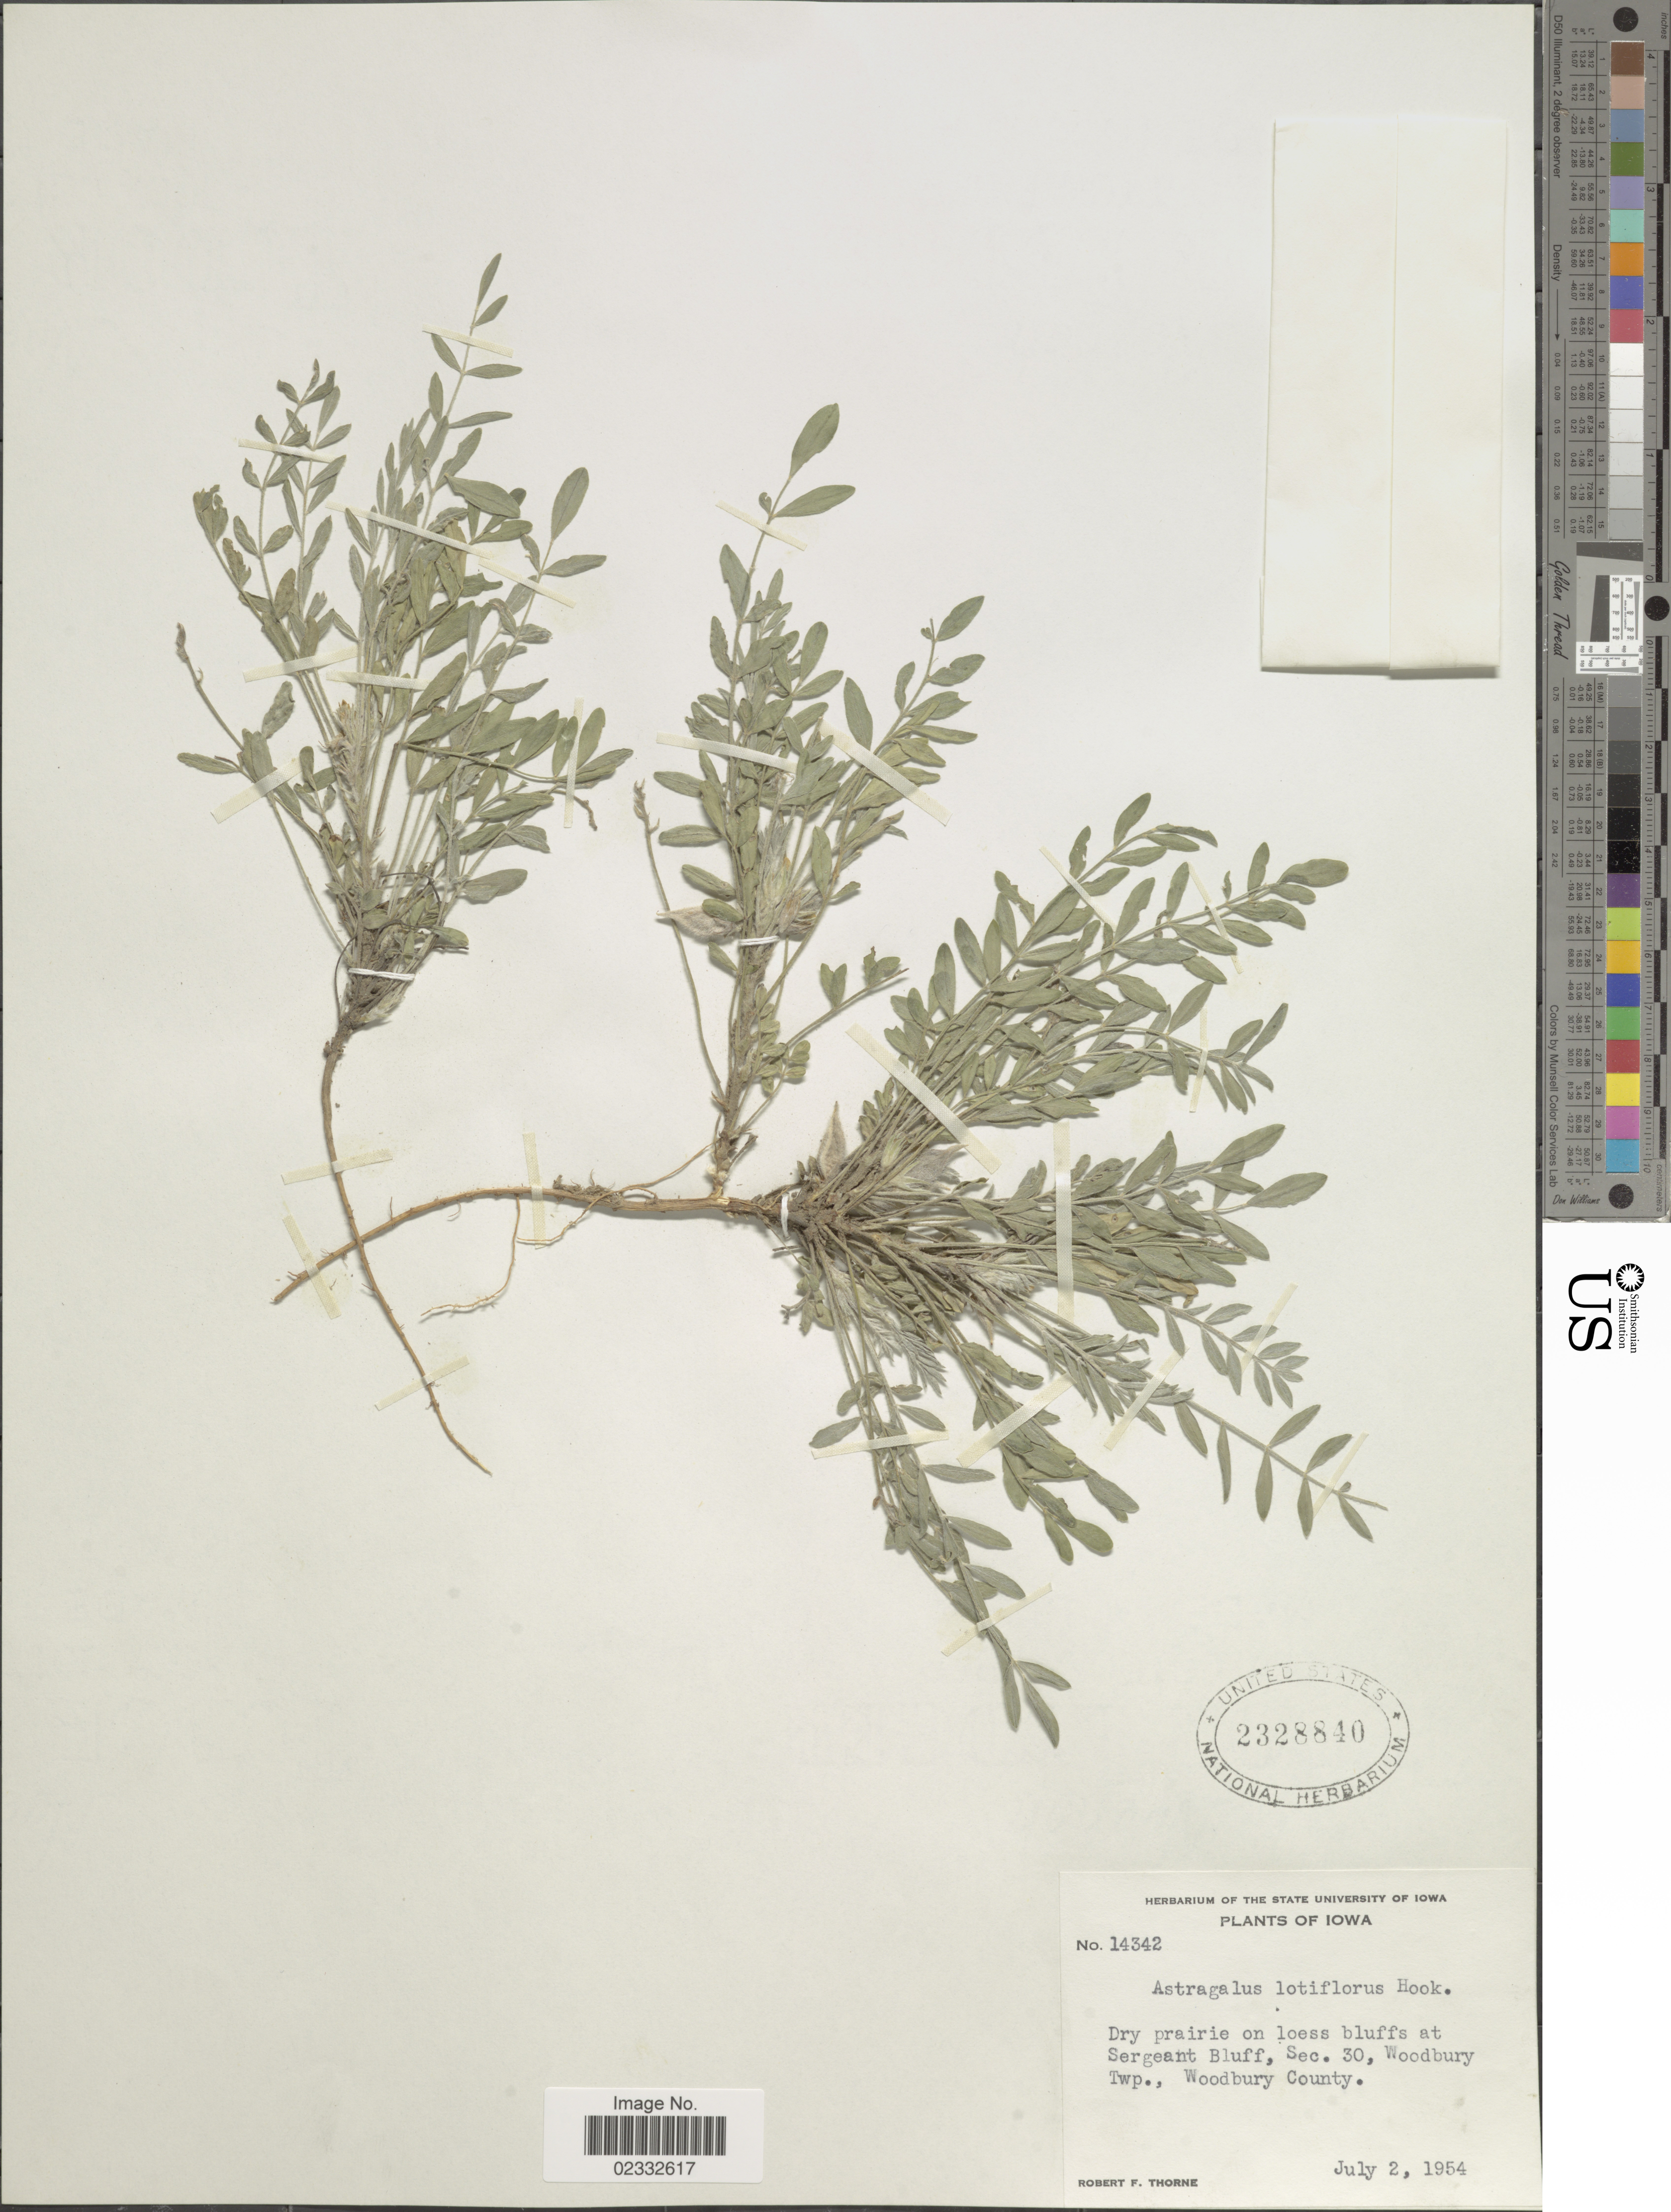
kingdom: Plantae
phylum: Tracheophyta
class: Magnoliopsida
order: Fabales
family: Fabaceae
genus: Astragalus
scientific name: Astragalus lotiflorus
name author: Hook.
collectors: R. F. Thorne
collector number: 14342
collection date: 1954-07-02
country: United States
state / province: Iowa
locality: Dry prairie on loess bluffs at Sergeant Bluff, Sec. 30, Woodbury TWp., Woodbury County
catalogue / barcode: US 2328840